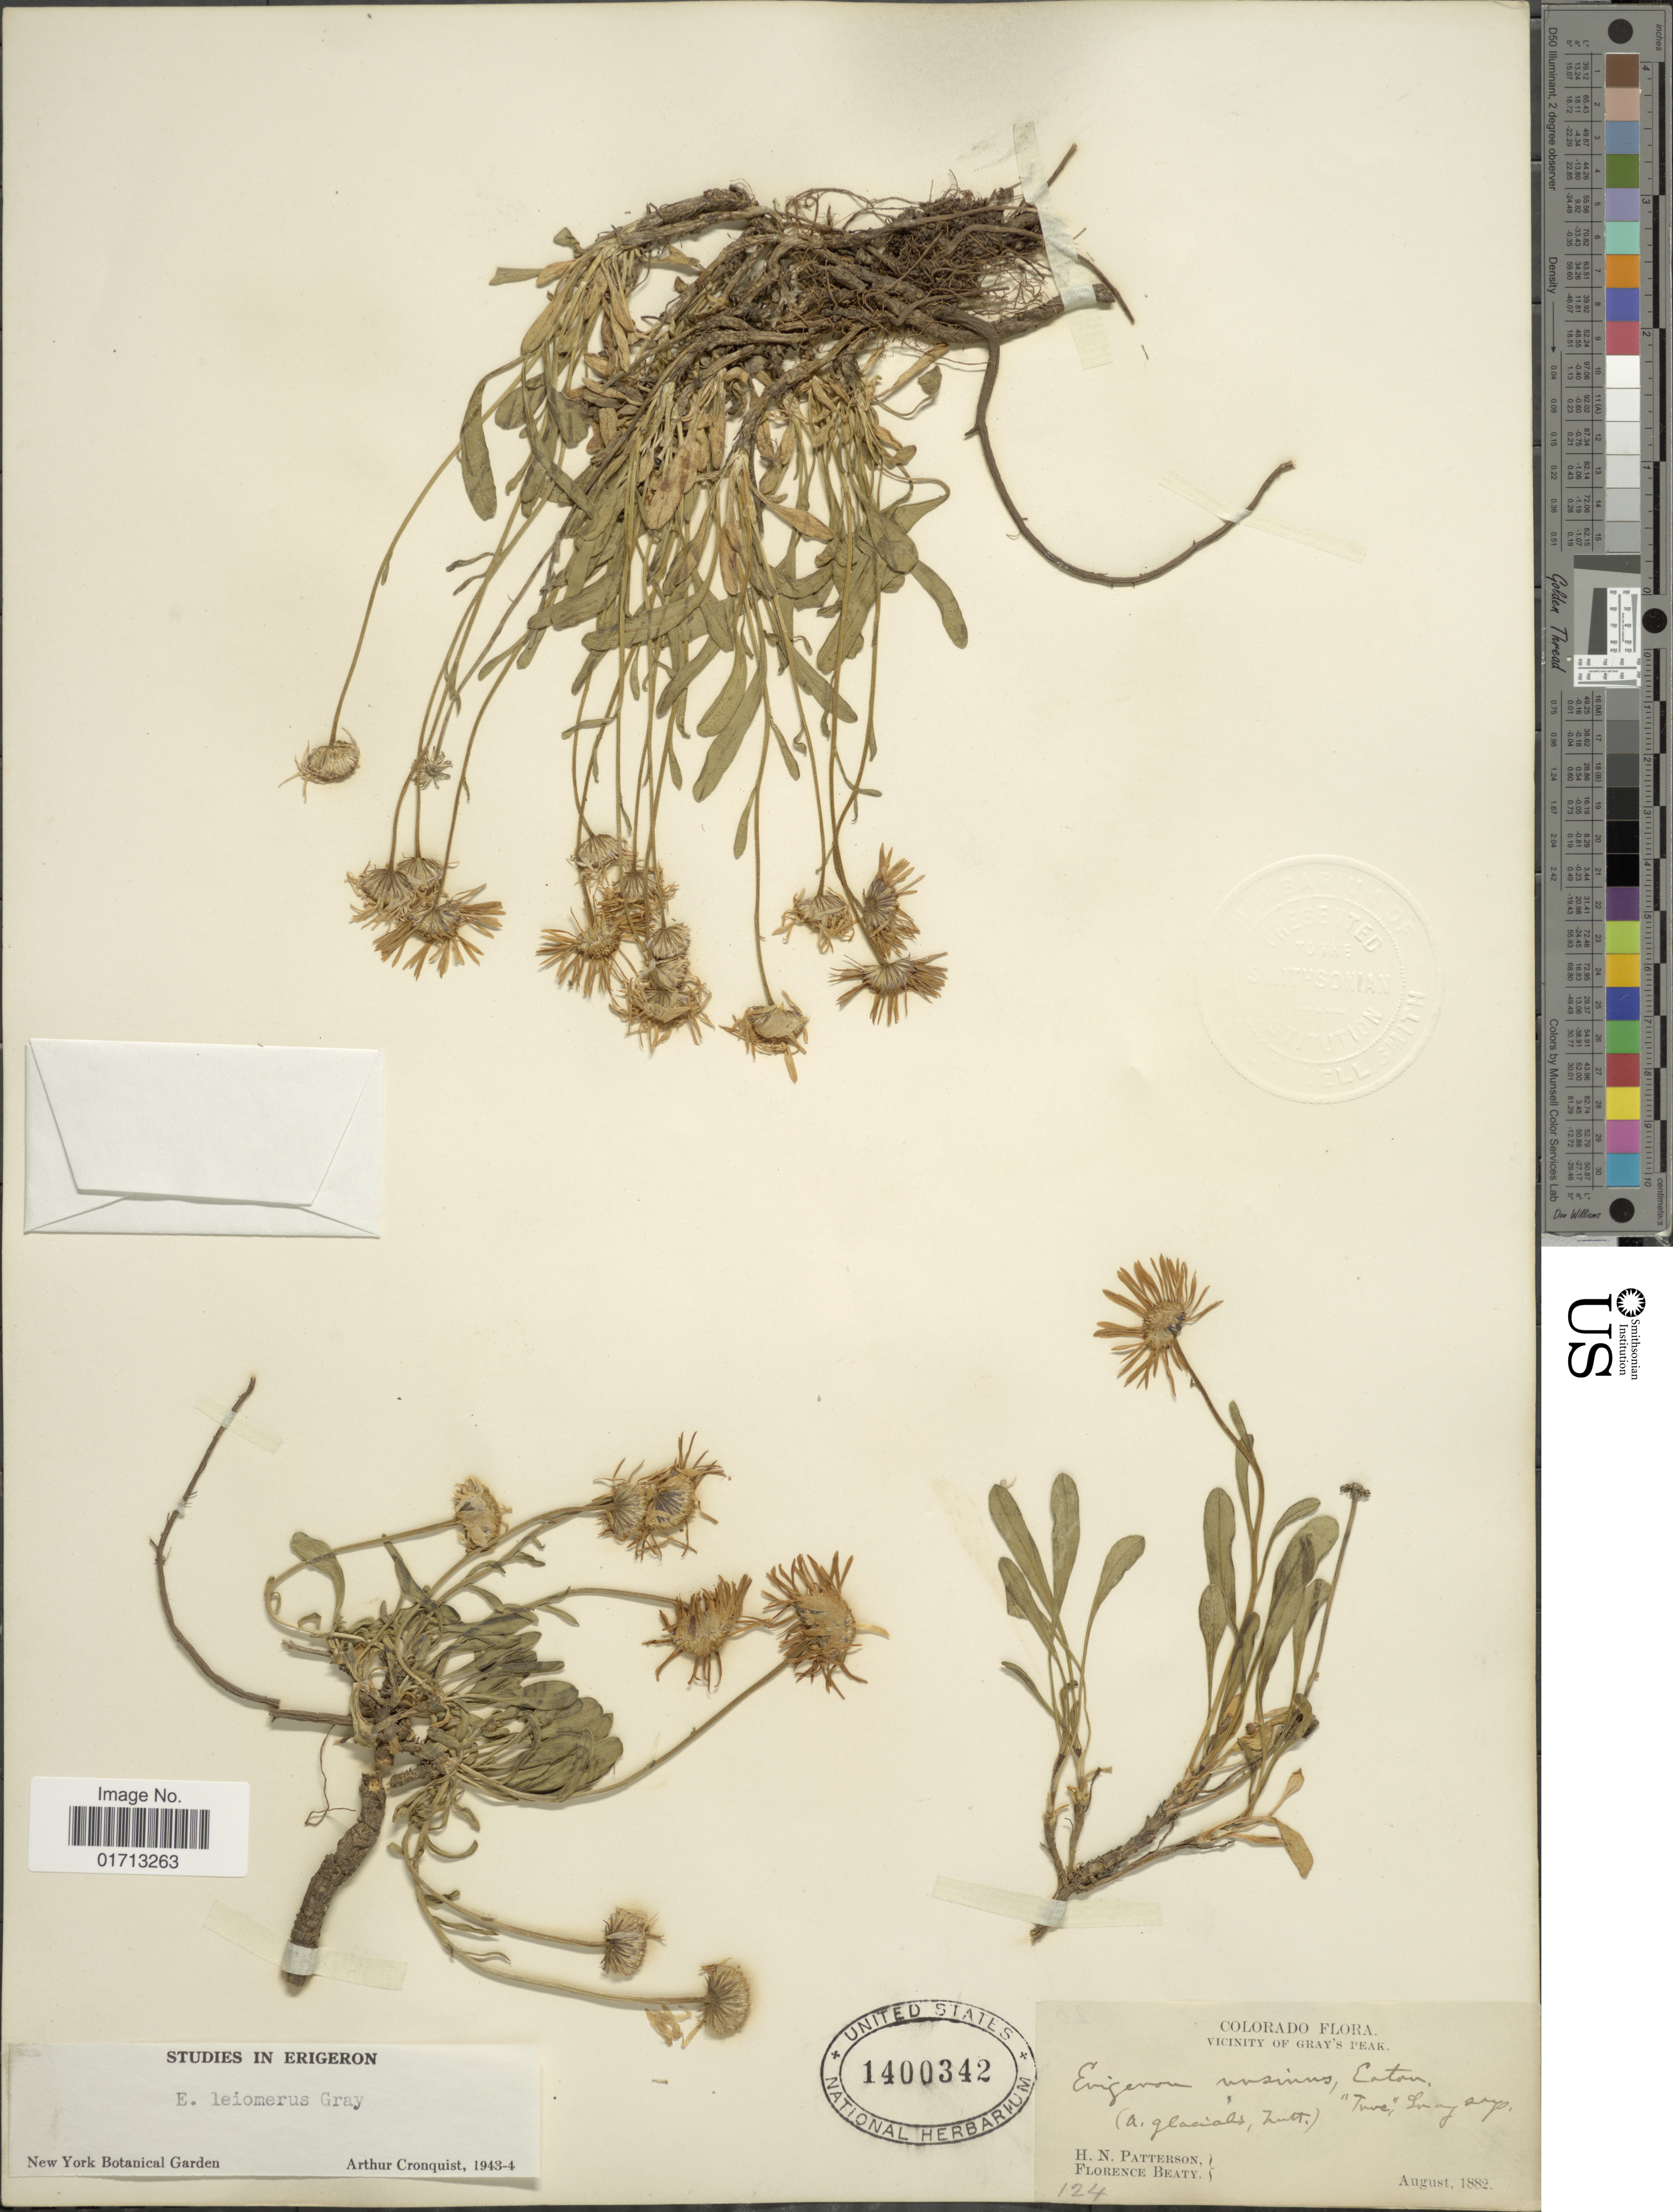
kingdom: Plantae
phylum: Tracheophyta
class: Magnoliopsida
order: Asterales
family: Asteraceae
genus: Erigeron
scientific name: Erigeron leiomerus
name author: A. Gray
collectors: H. N. Patterson & F. Beaty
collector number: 124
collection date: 1882-08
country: United States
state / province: Colorado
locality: Vicinity of Gray's Peak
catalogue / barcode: US 1400342